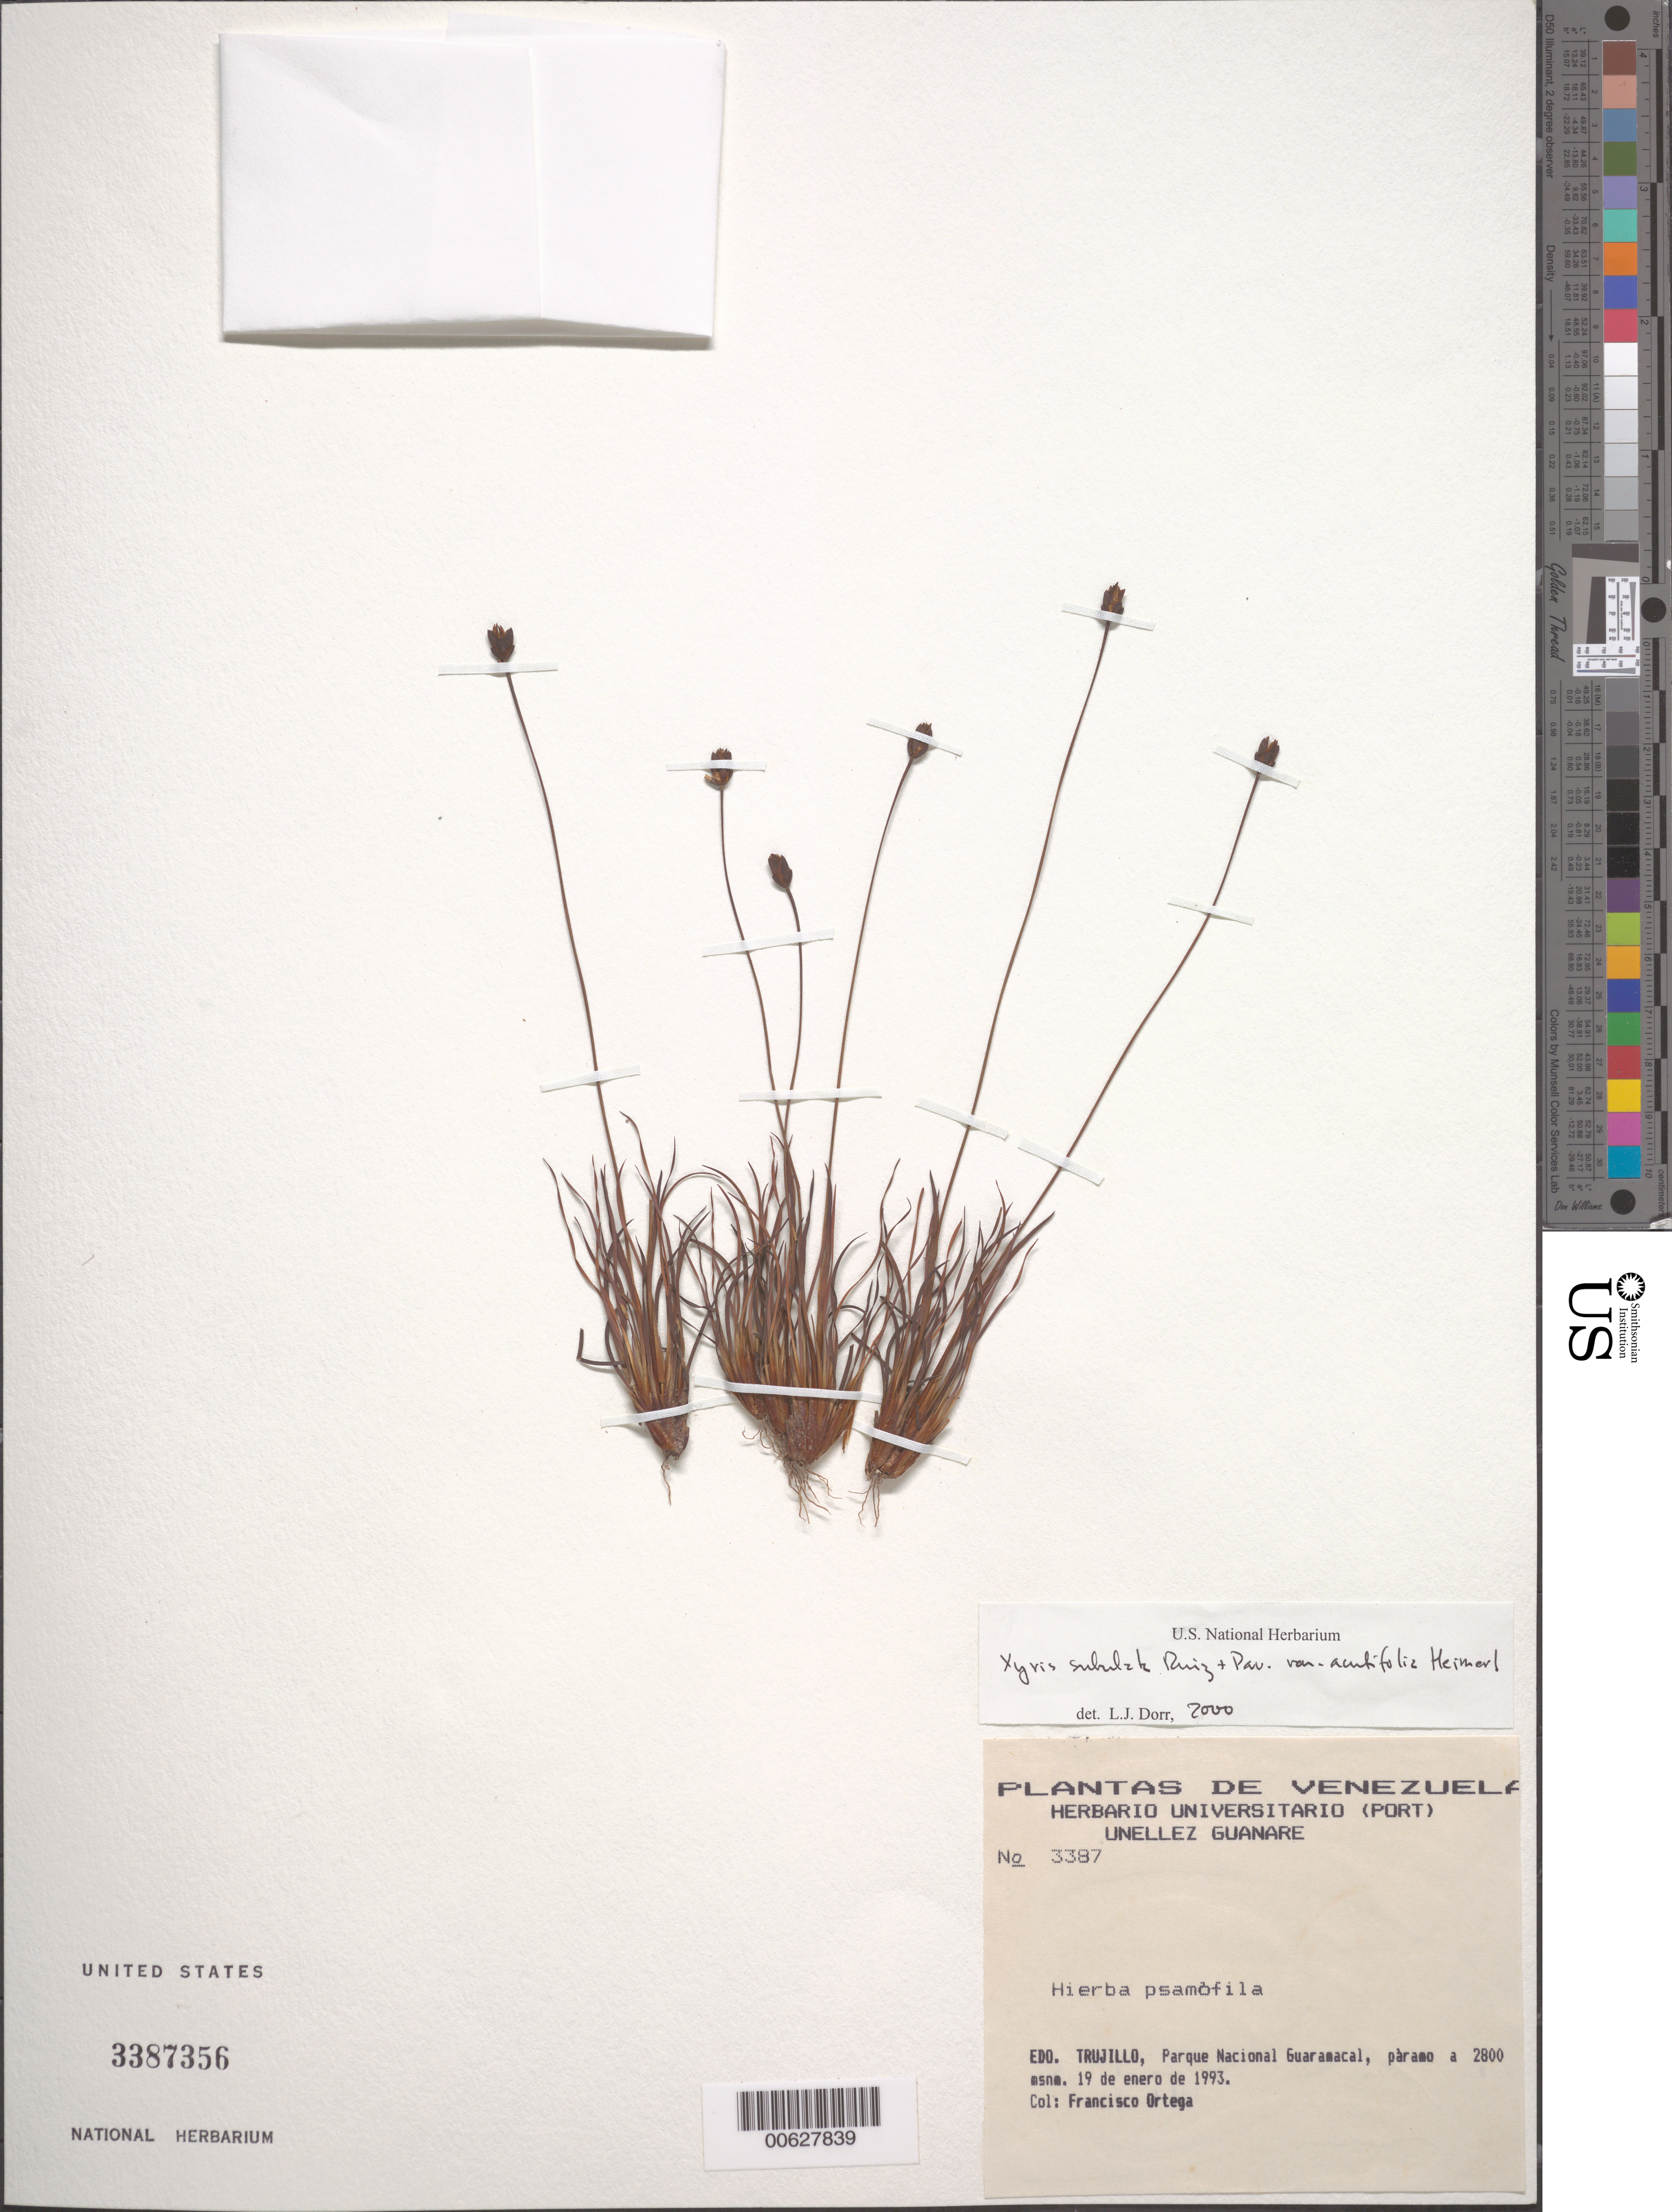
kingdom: Plantae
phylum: Tracheophyta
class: Liliopsida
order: Poales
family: Xyridaceae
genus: Xyris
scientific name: Xyris subulata var. acutifolia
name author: Ruiz & Pav.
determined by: Dorr, L. J., (BOT), Smithsonian Institution - National Museum of Natural History (UNITED STATES)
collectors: F. J. Ortega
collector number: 3387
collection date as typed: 19 Jan 1993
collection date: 1993-01-19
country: Venezuela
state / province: Trujillo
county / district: Boconó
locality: Parque Nacional Guaramacal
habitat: Selvas nubladas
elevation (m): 2000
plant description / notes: PORT, US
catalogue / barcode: US 3387356